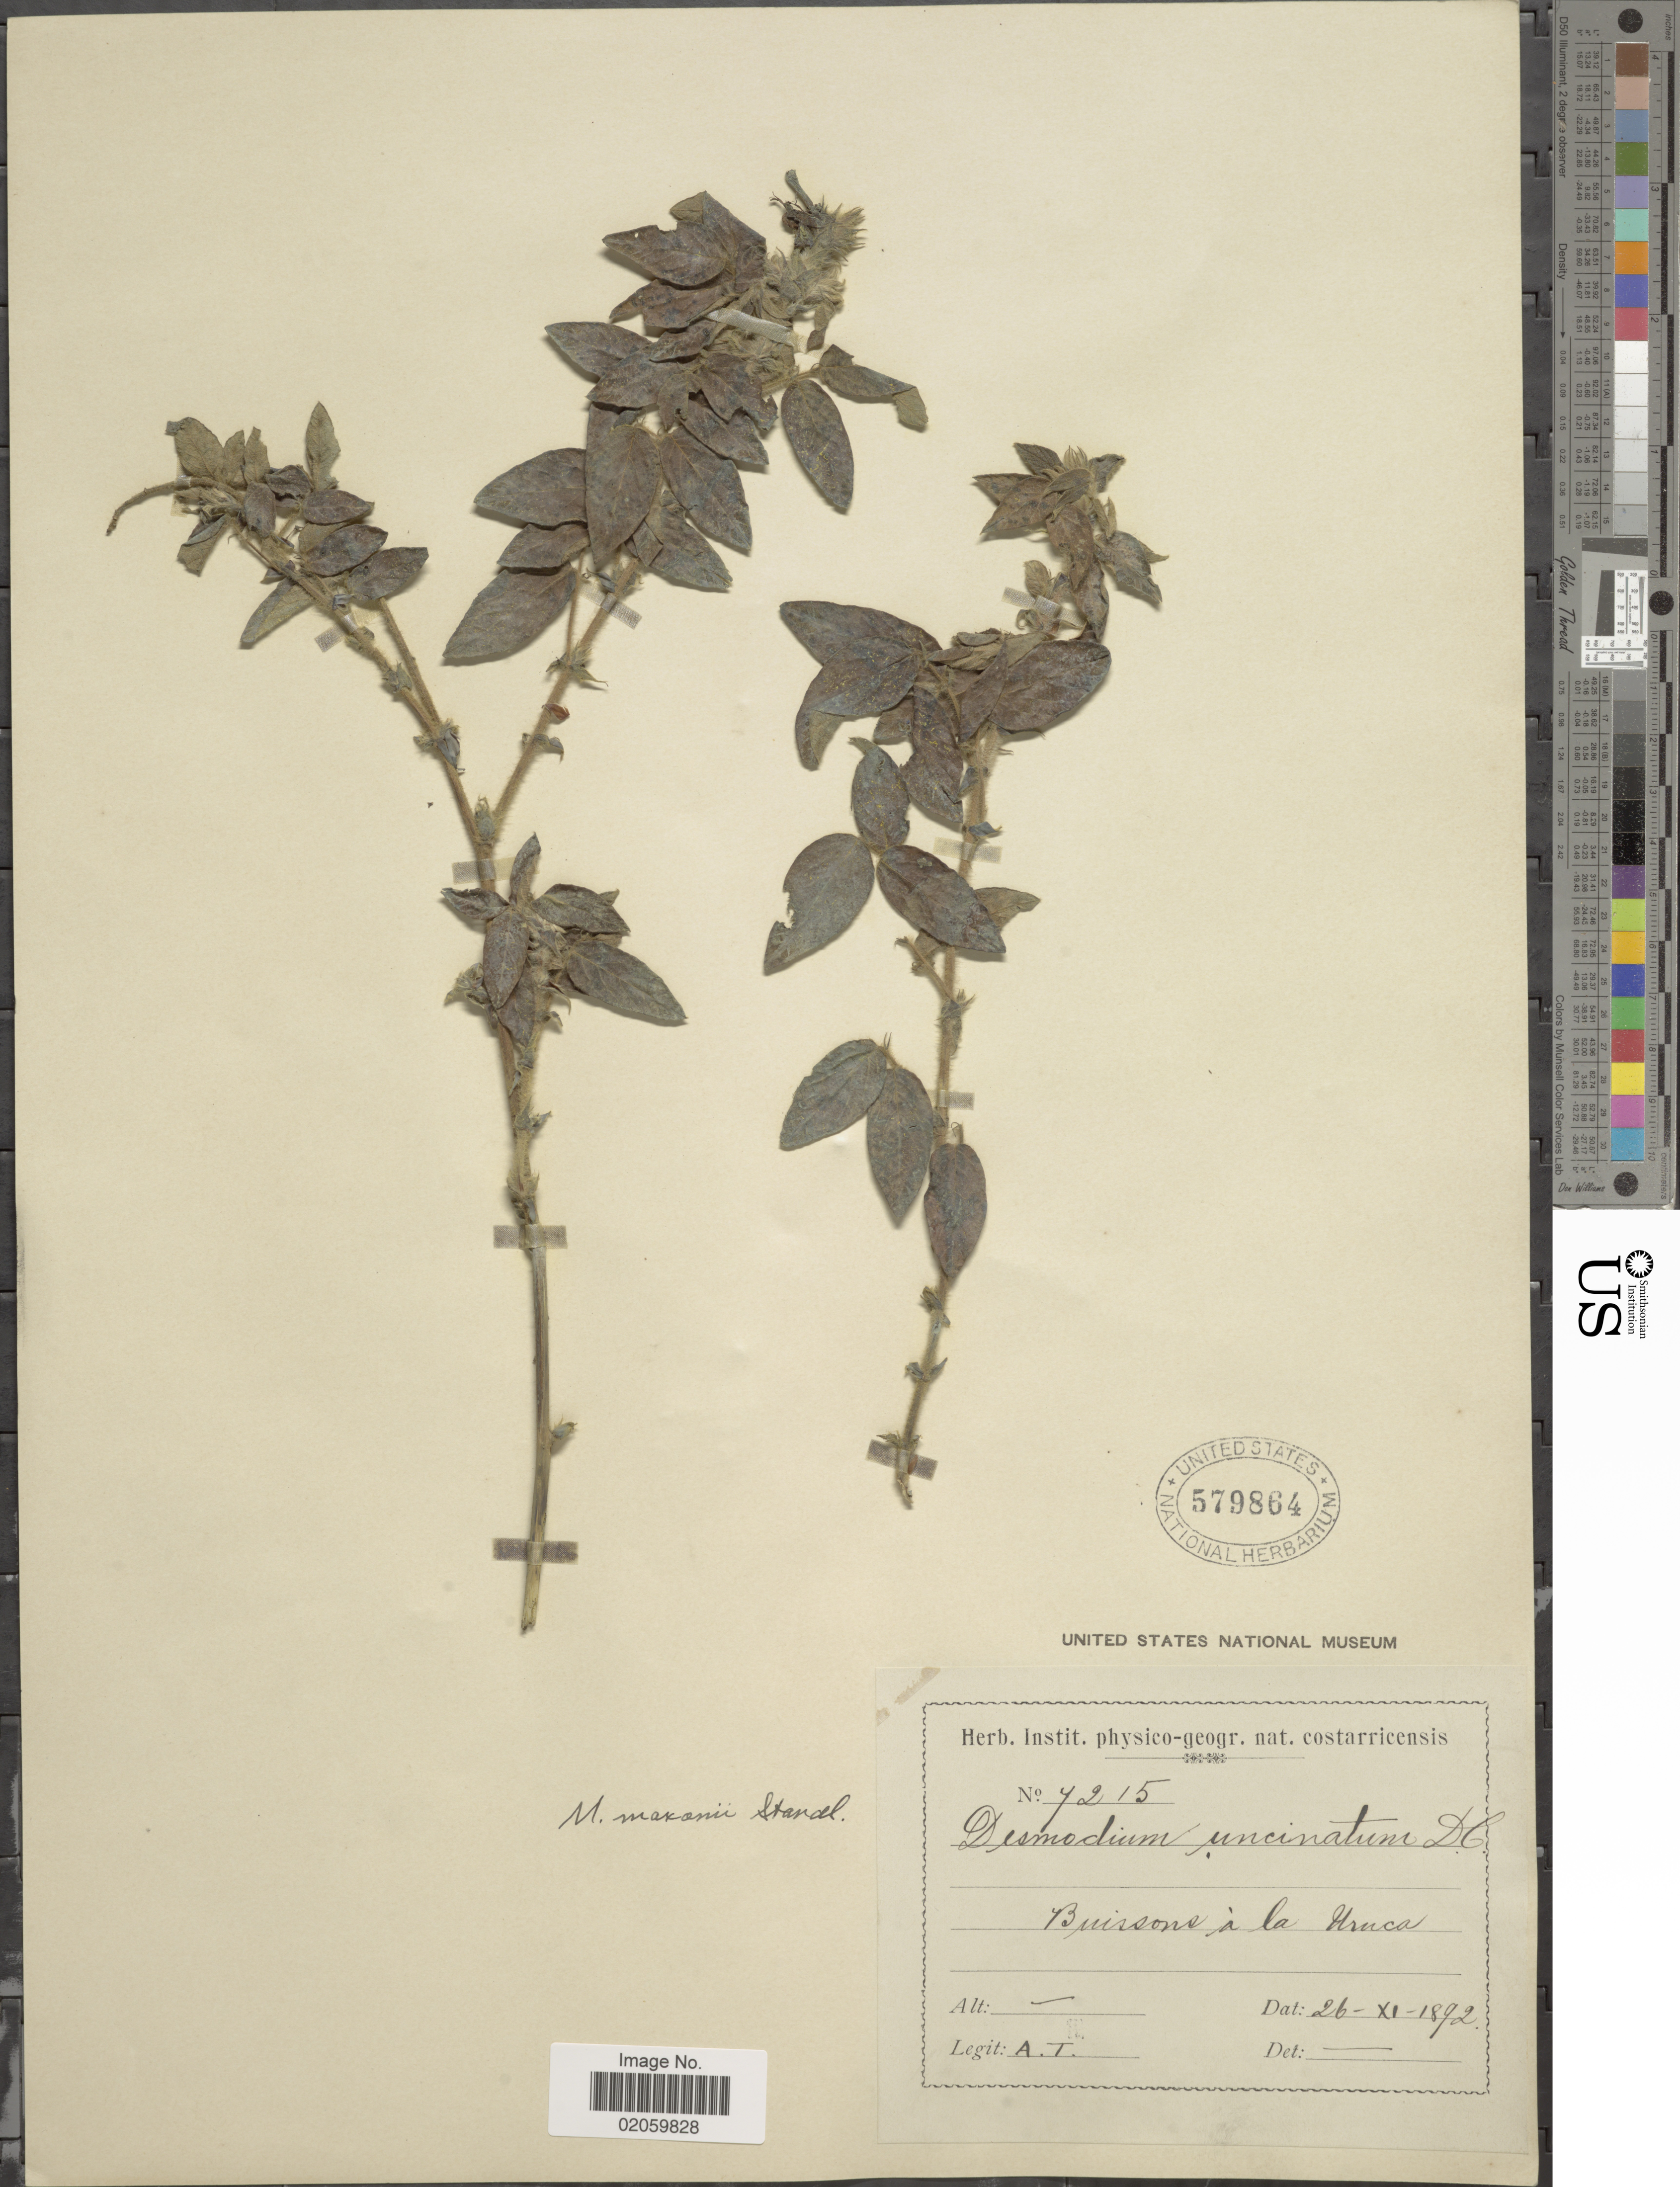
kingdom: Plantae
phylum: Tracheophyta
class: Magnoliopsida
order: Fabales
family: Fabaceae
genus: Desmodium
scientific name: Desmodium maxonii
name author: (Standl.) Standl.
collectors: A. T.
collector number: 7215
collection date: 1892-11-26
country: Costa Rica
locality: Buissons a la Uruca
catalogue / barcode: US 579864